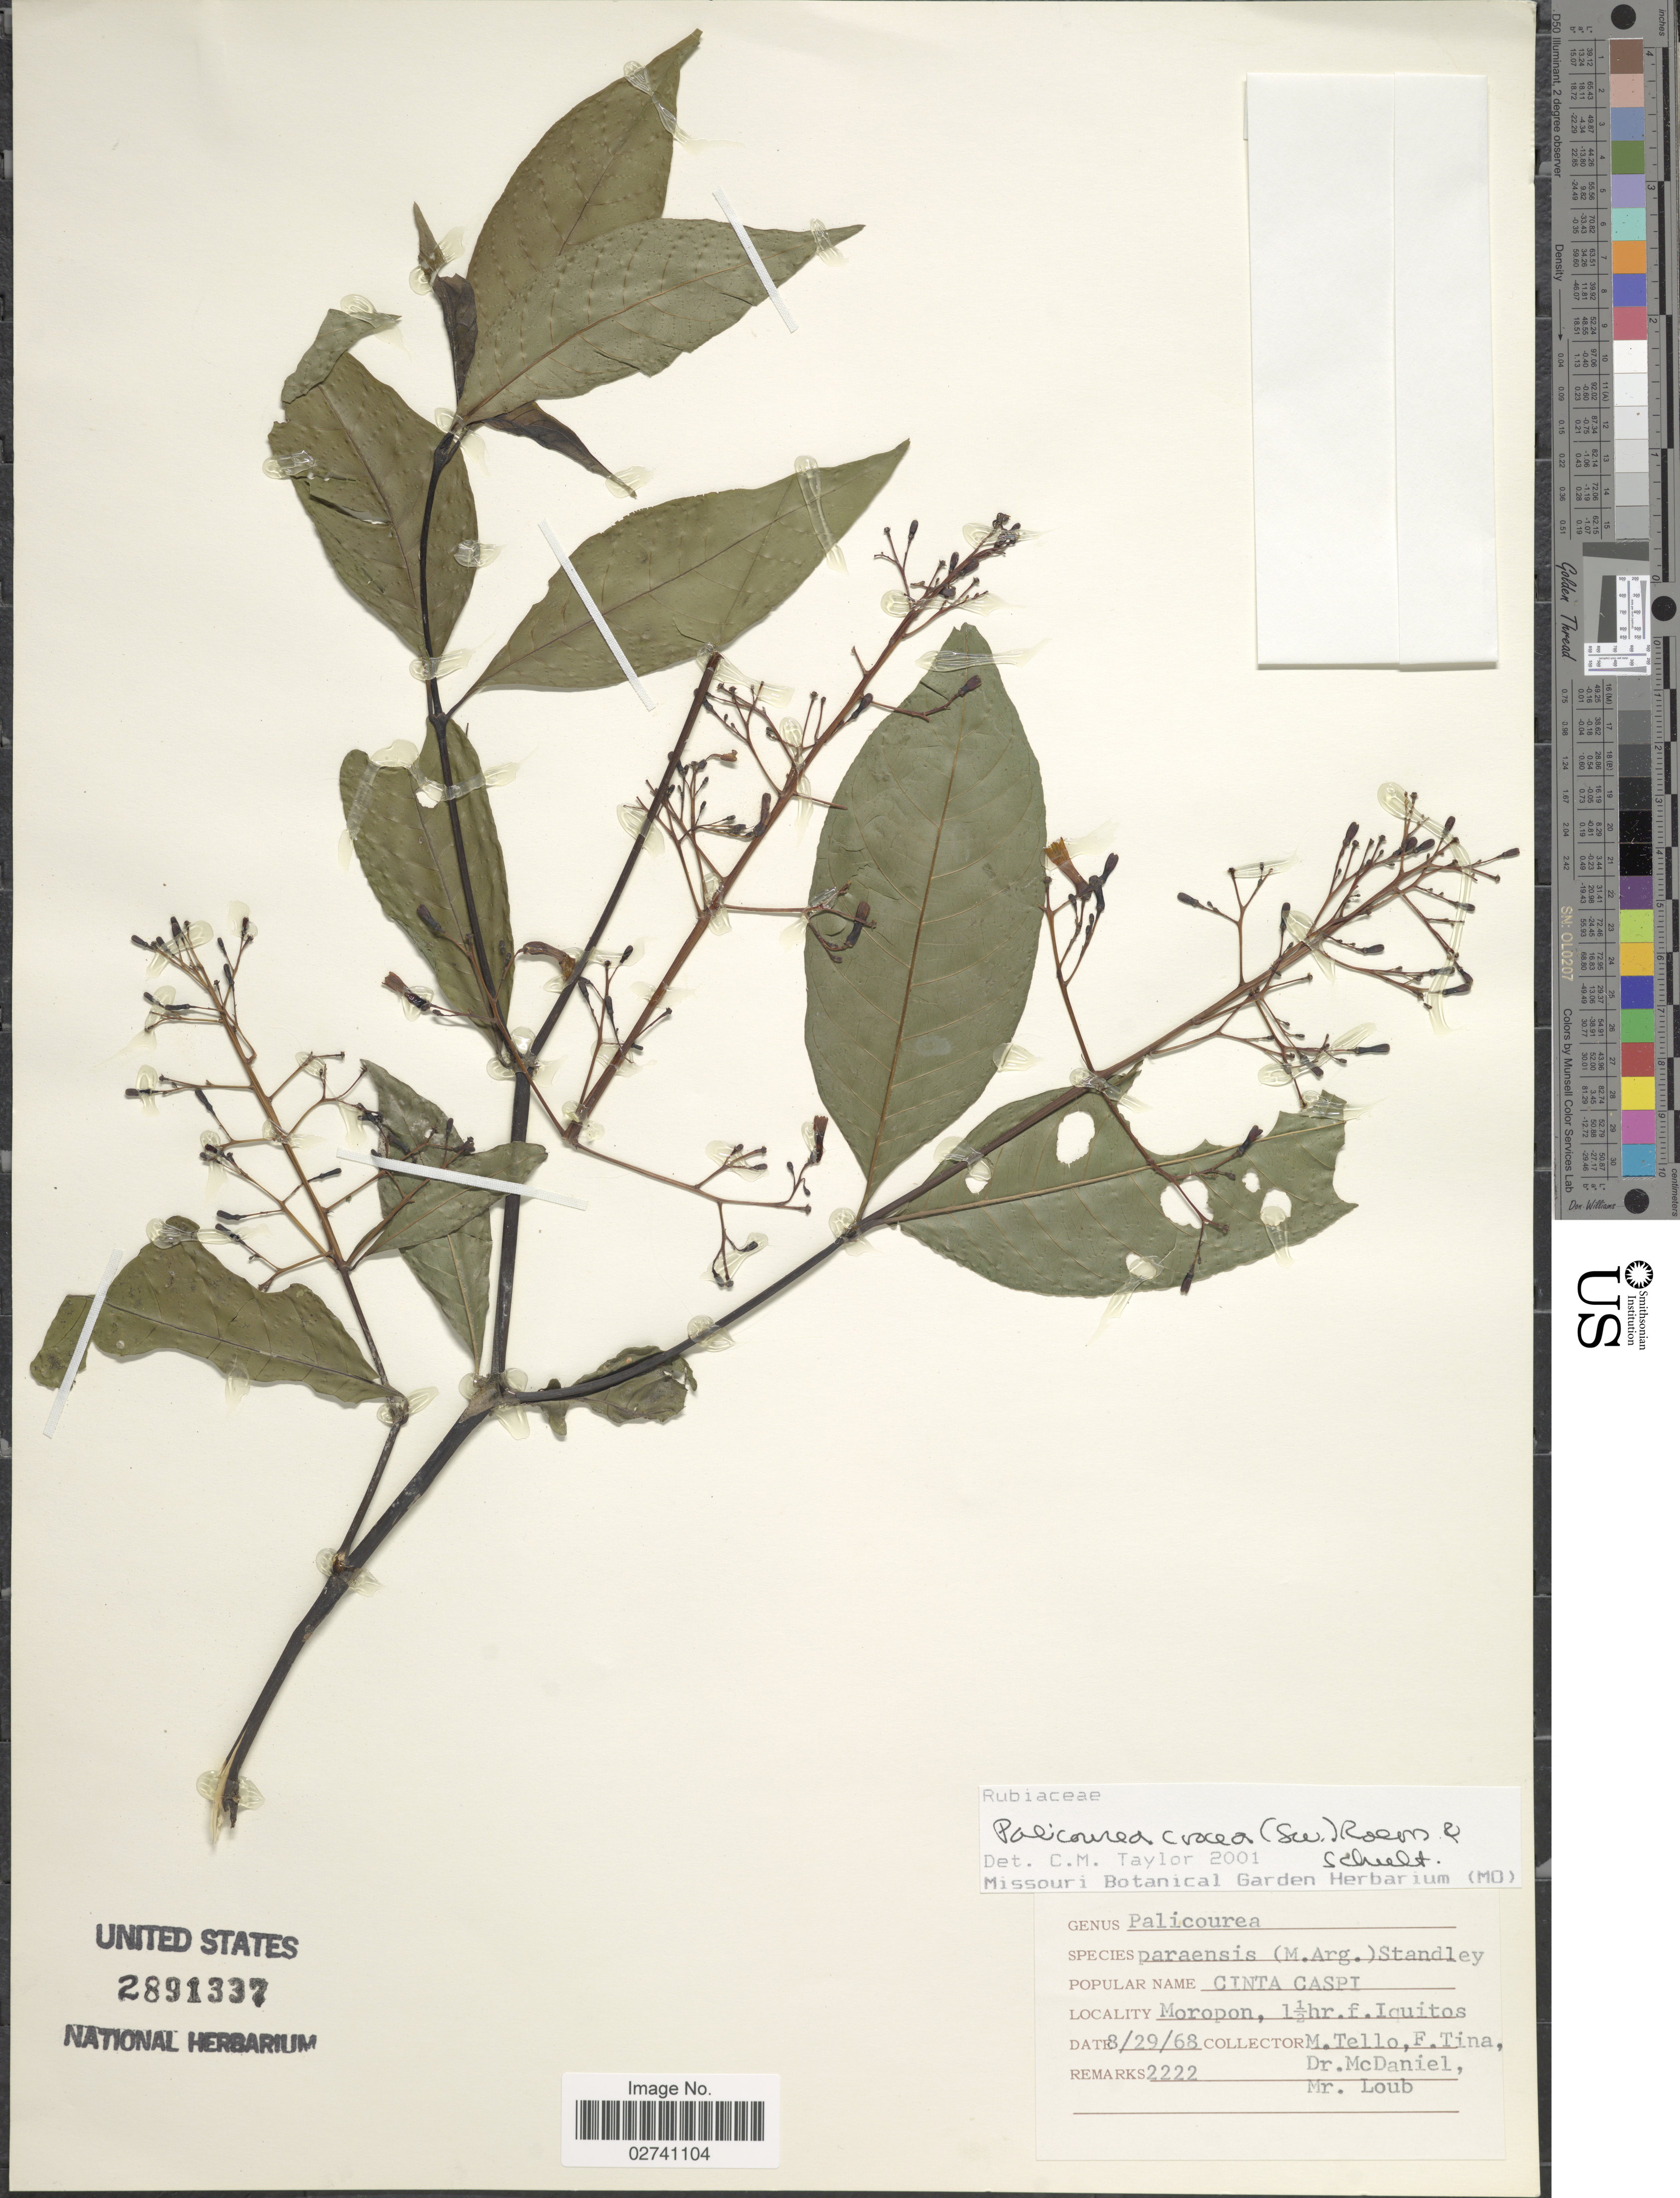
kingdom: Plantae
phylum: Tracheophyta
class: Magnoliopsida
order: Gentianales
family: Rubiaceae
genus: Palicourea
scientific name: Palicourea crocea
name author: (Sw.) Schult.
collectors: M. Tello, F. Tina, -- McDaniel & Loub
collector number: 2222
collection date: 1968-08-29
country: Peru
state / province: Piura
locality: Moropon, 1½ hr. f. Iquitos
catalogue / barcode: US 2891337